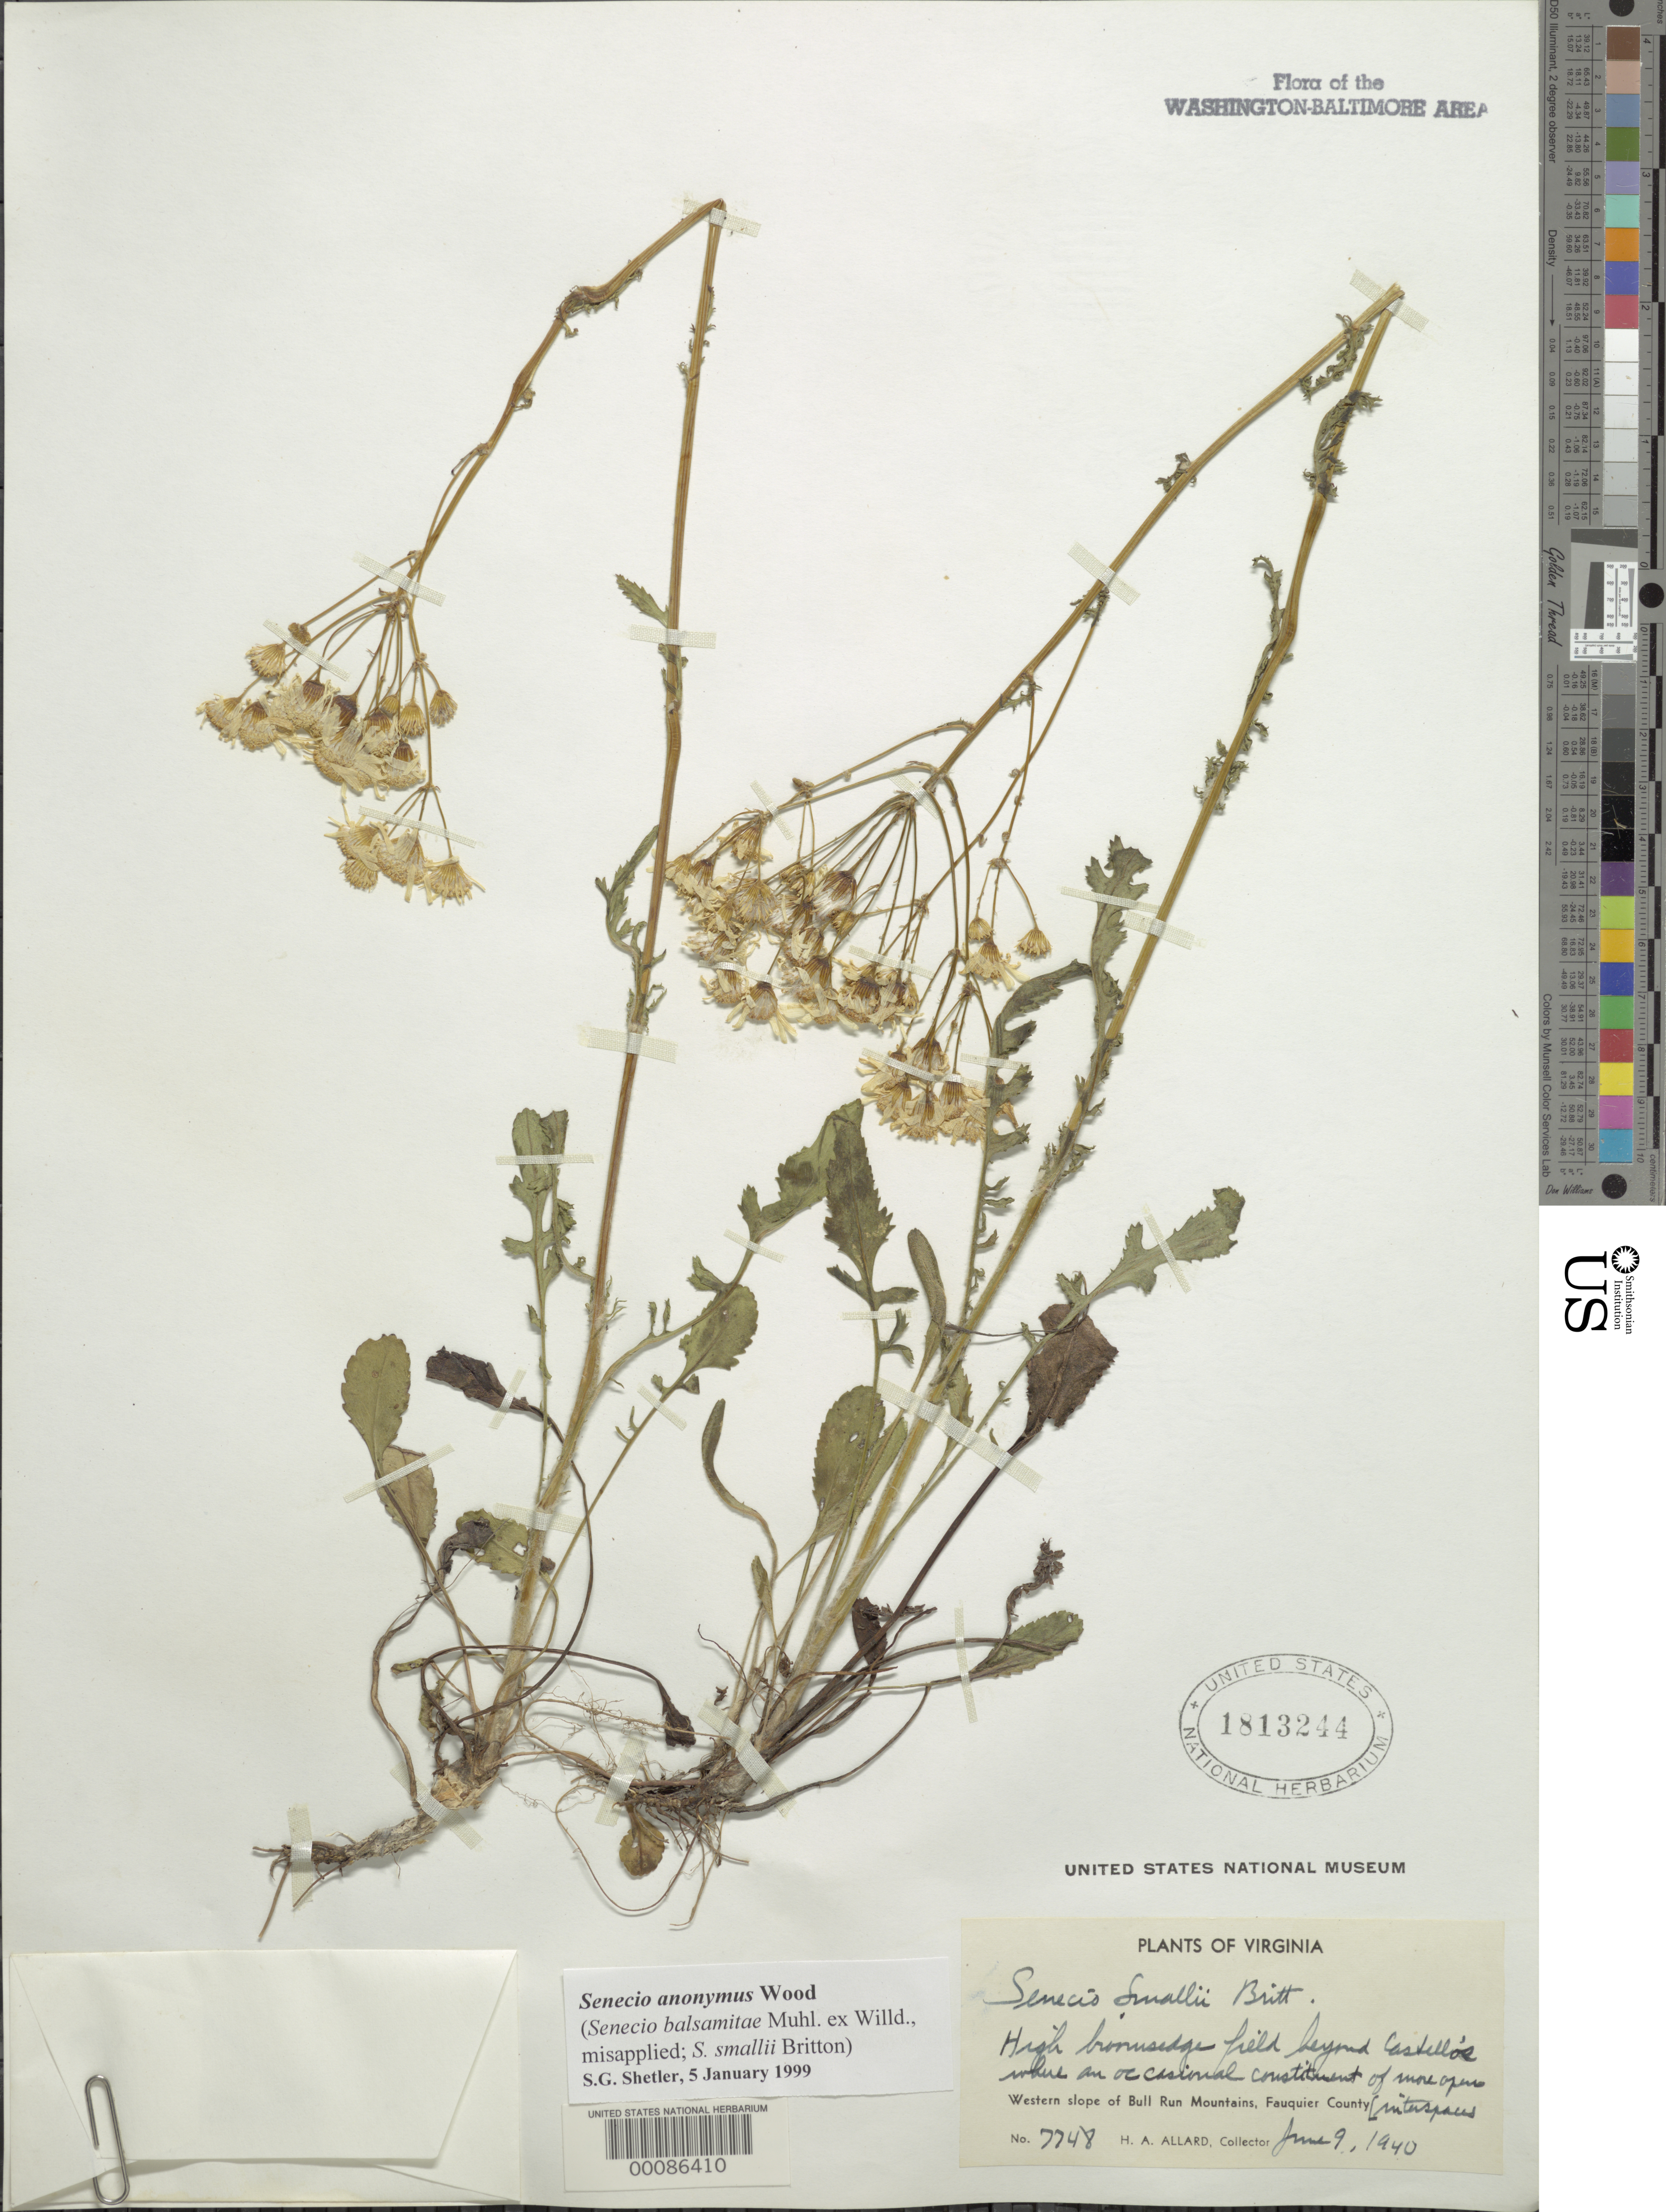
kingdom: Plantae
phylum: Tracheophyta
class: Magnoliopsida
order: Asterales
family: Asteraceae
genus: Packera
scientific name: Packera anonyma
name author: (Alph. Wood) W.A. Weber & Á. Löve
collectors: H. A. Allard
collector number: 7748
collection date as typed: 09 Jun 1940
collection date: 1940-06-09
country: United States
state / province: Virginia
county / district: Fauquier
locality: Beyond Castellos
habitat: High broomsedge field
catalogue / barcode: US 1813244